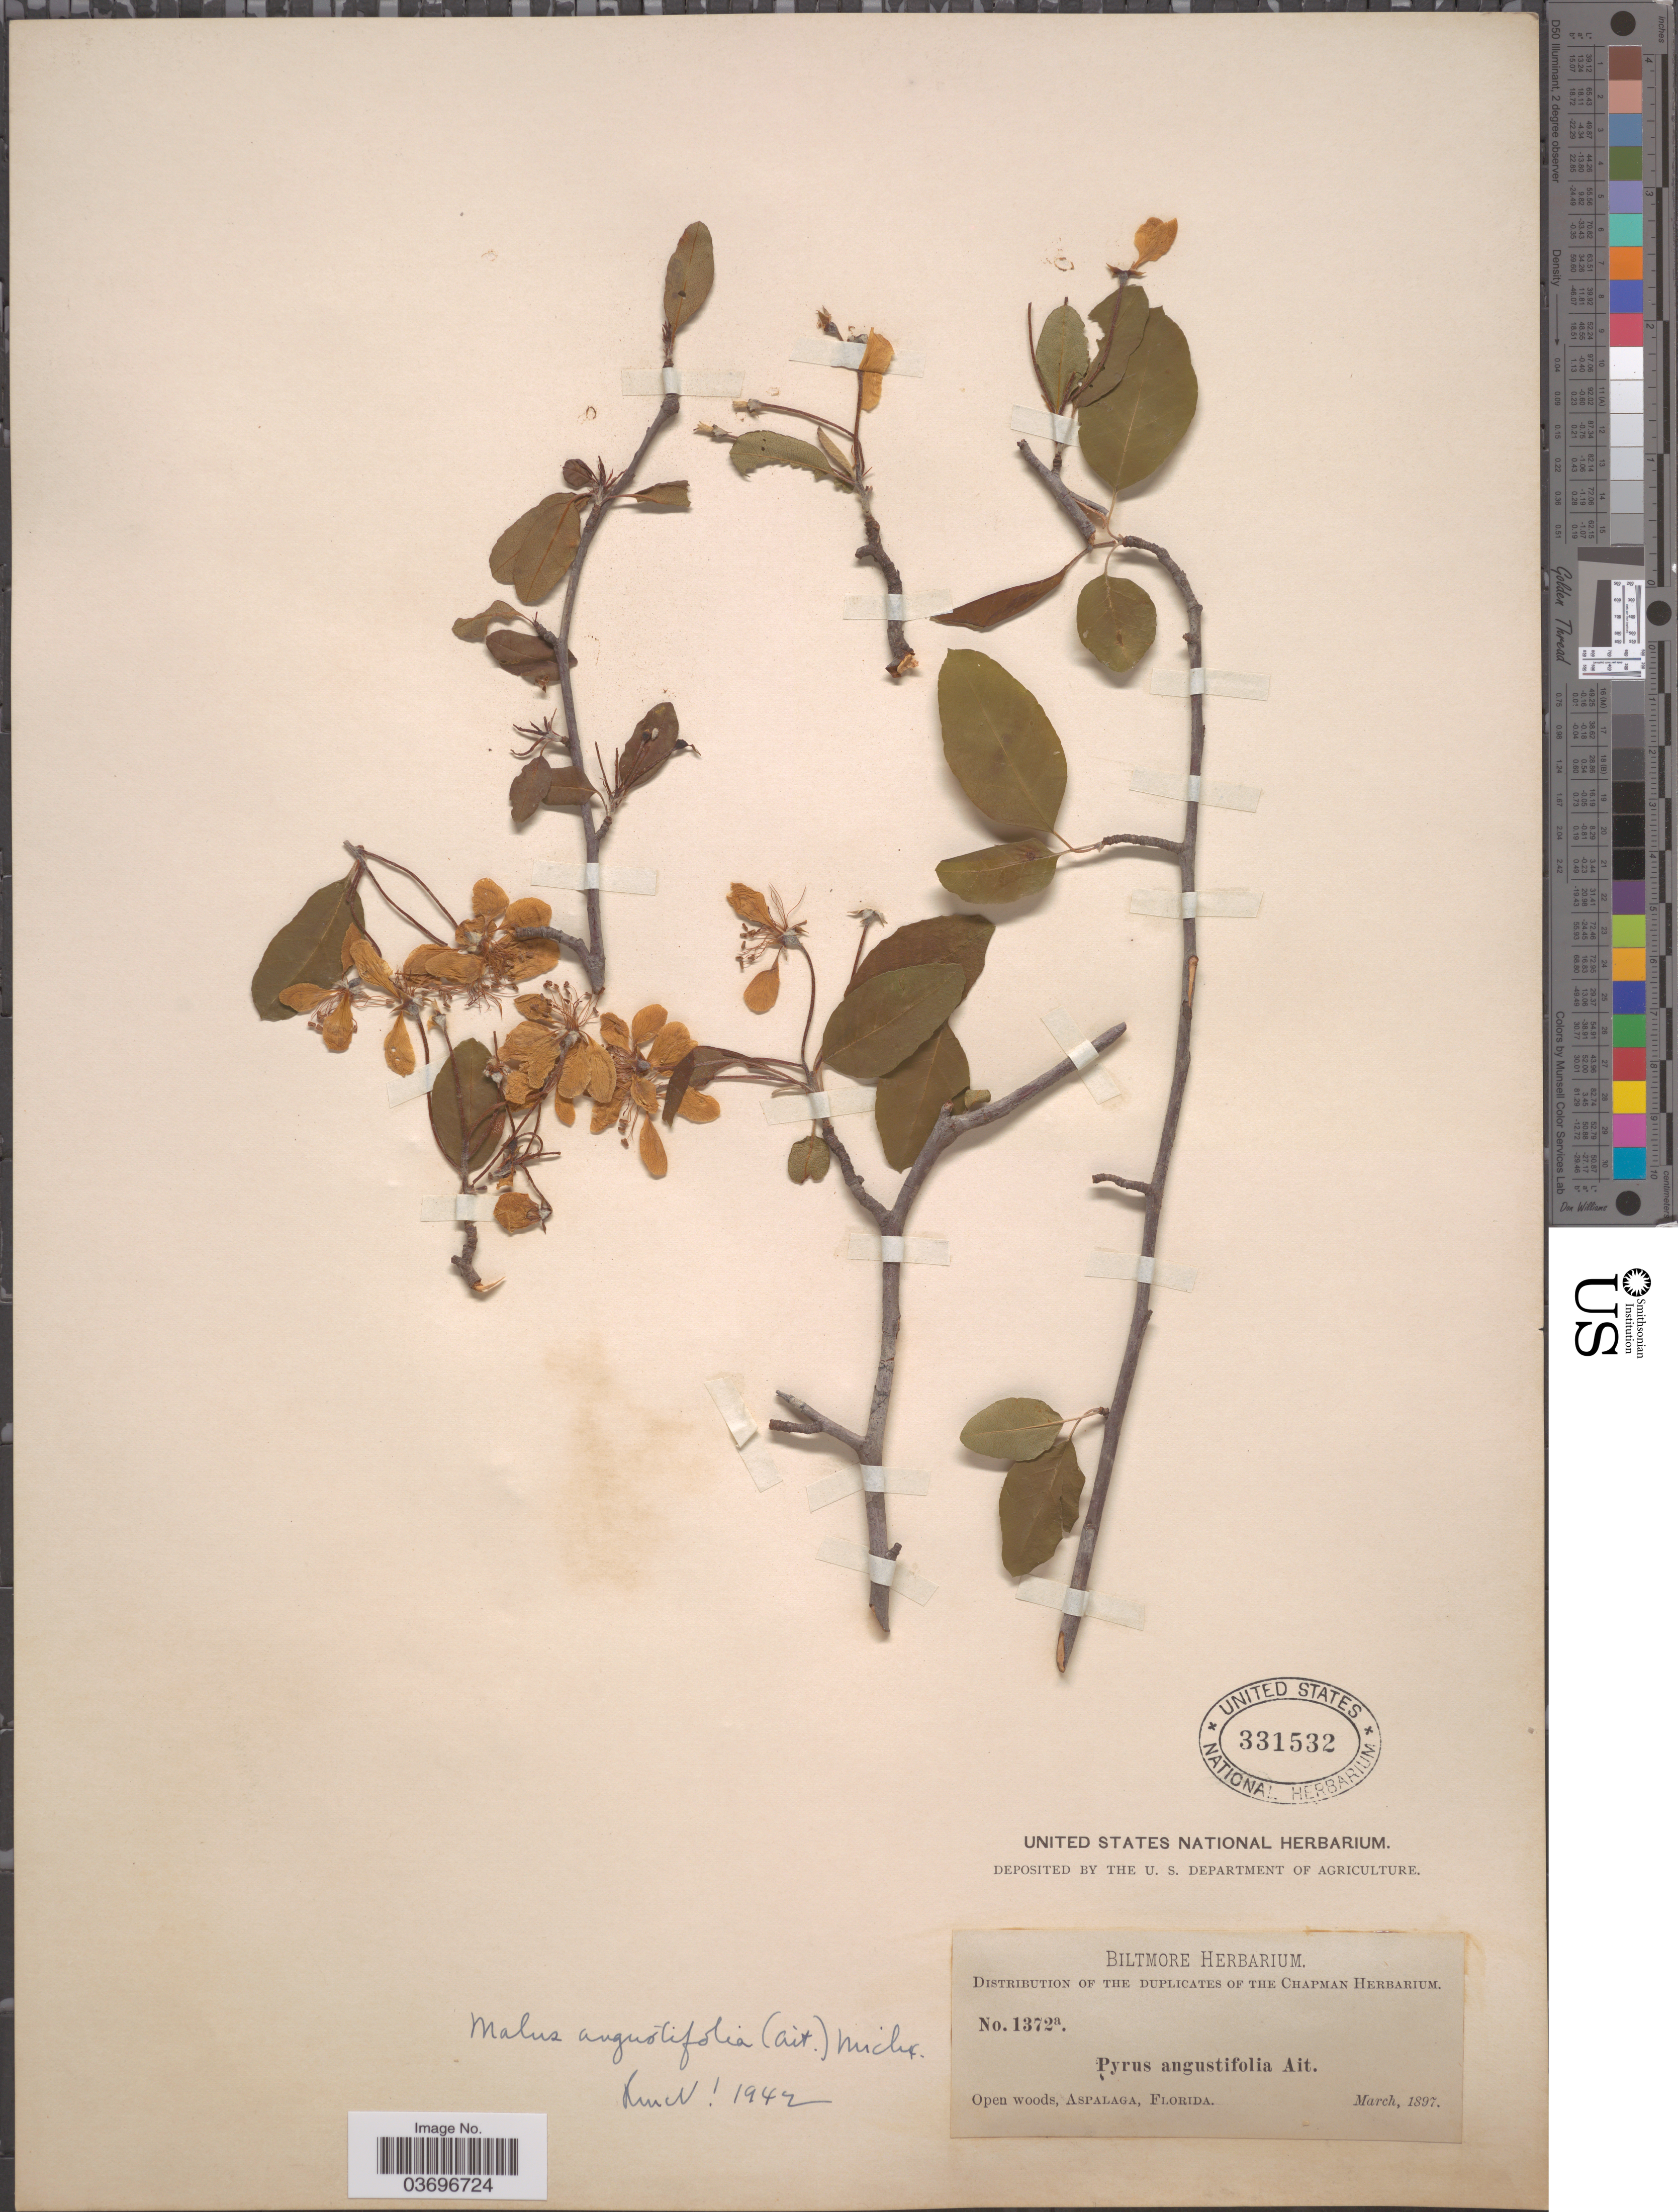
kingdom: Plantae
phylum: Tracheophyta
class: Magnoliopsida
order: Rosales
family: Rosaceae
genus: Malus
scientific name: Malus angustifolia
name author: (Aiton) Michx.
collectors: ex herb. Biltmore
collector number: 1372a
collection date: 1897-03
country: United States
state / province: Florida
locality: Open woods, Aspalaga.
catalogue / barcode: US 331532